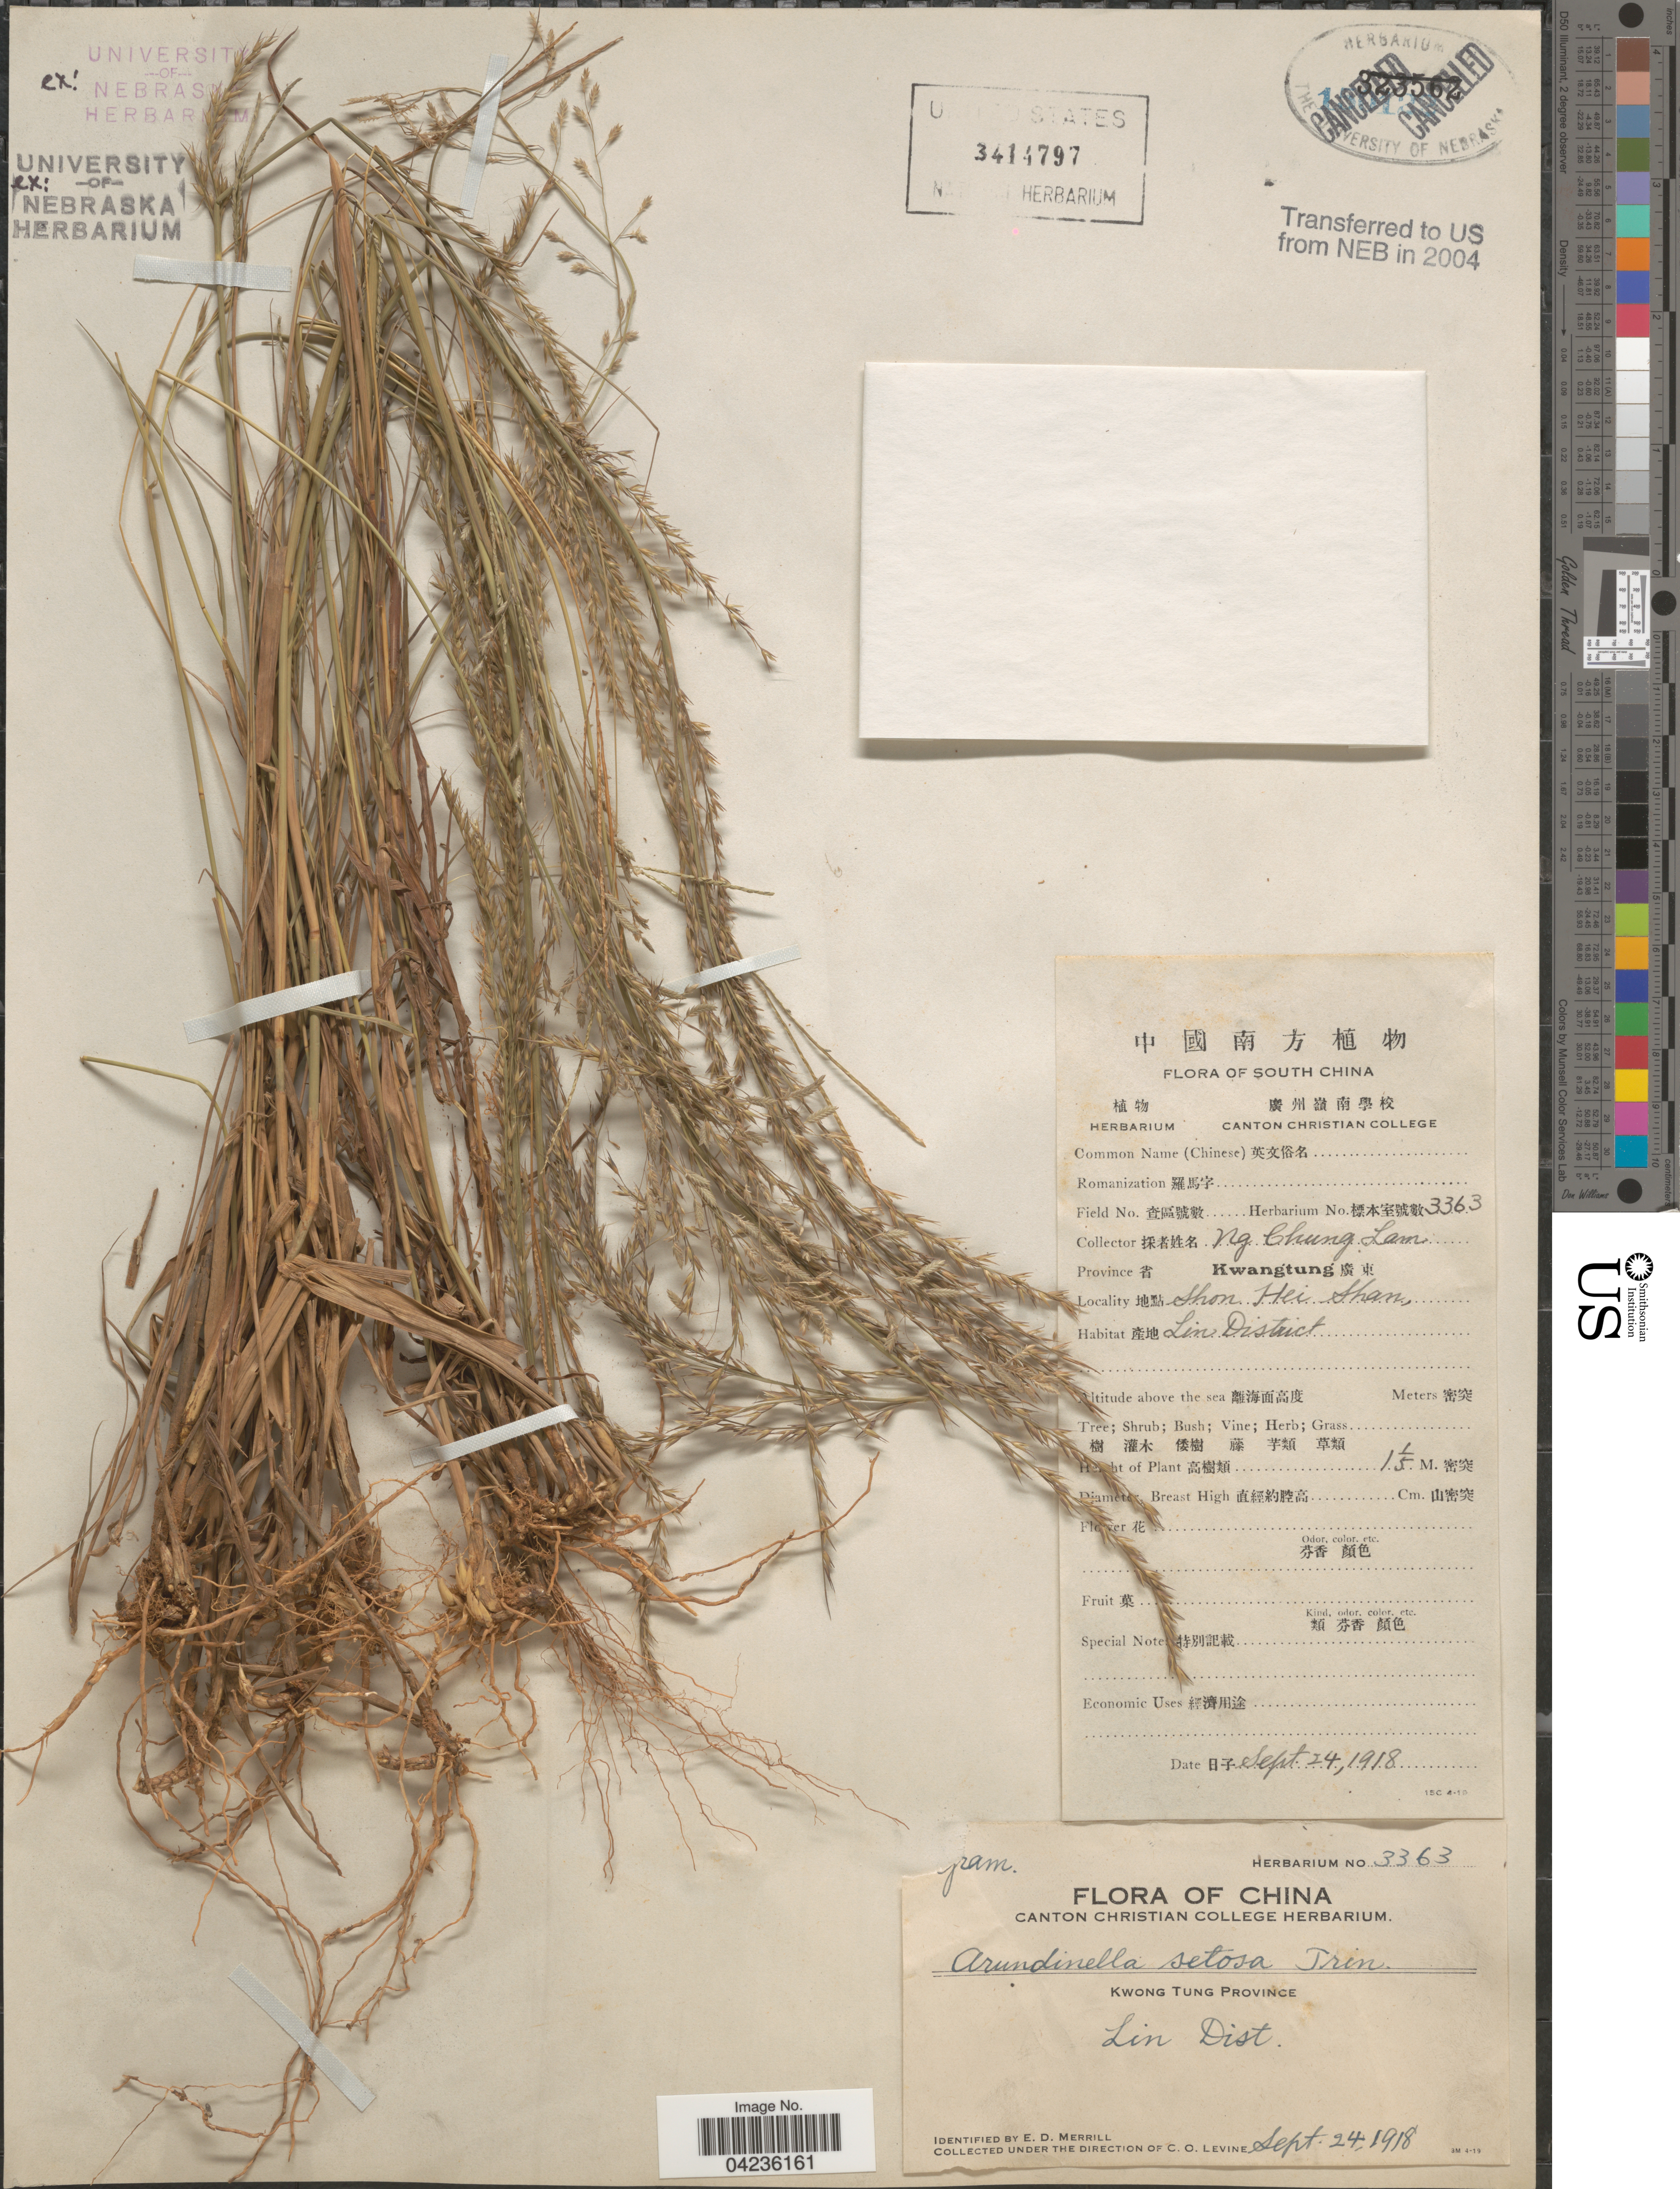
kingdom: Plantae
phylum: Tracheophyta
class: Liliopsida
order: Poales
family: Poaceae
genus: Arundinella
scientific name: Arundinella setosa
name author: Trin.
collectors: C. L. Ng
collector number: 3363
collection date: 1918-09-24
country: China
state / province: Guangdong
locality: Province Kwangtung. [Foreign script] Shon Hei Shan, Lin District.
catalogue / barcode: US 3414797